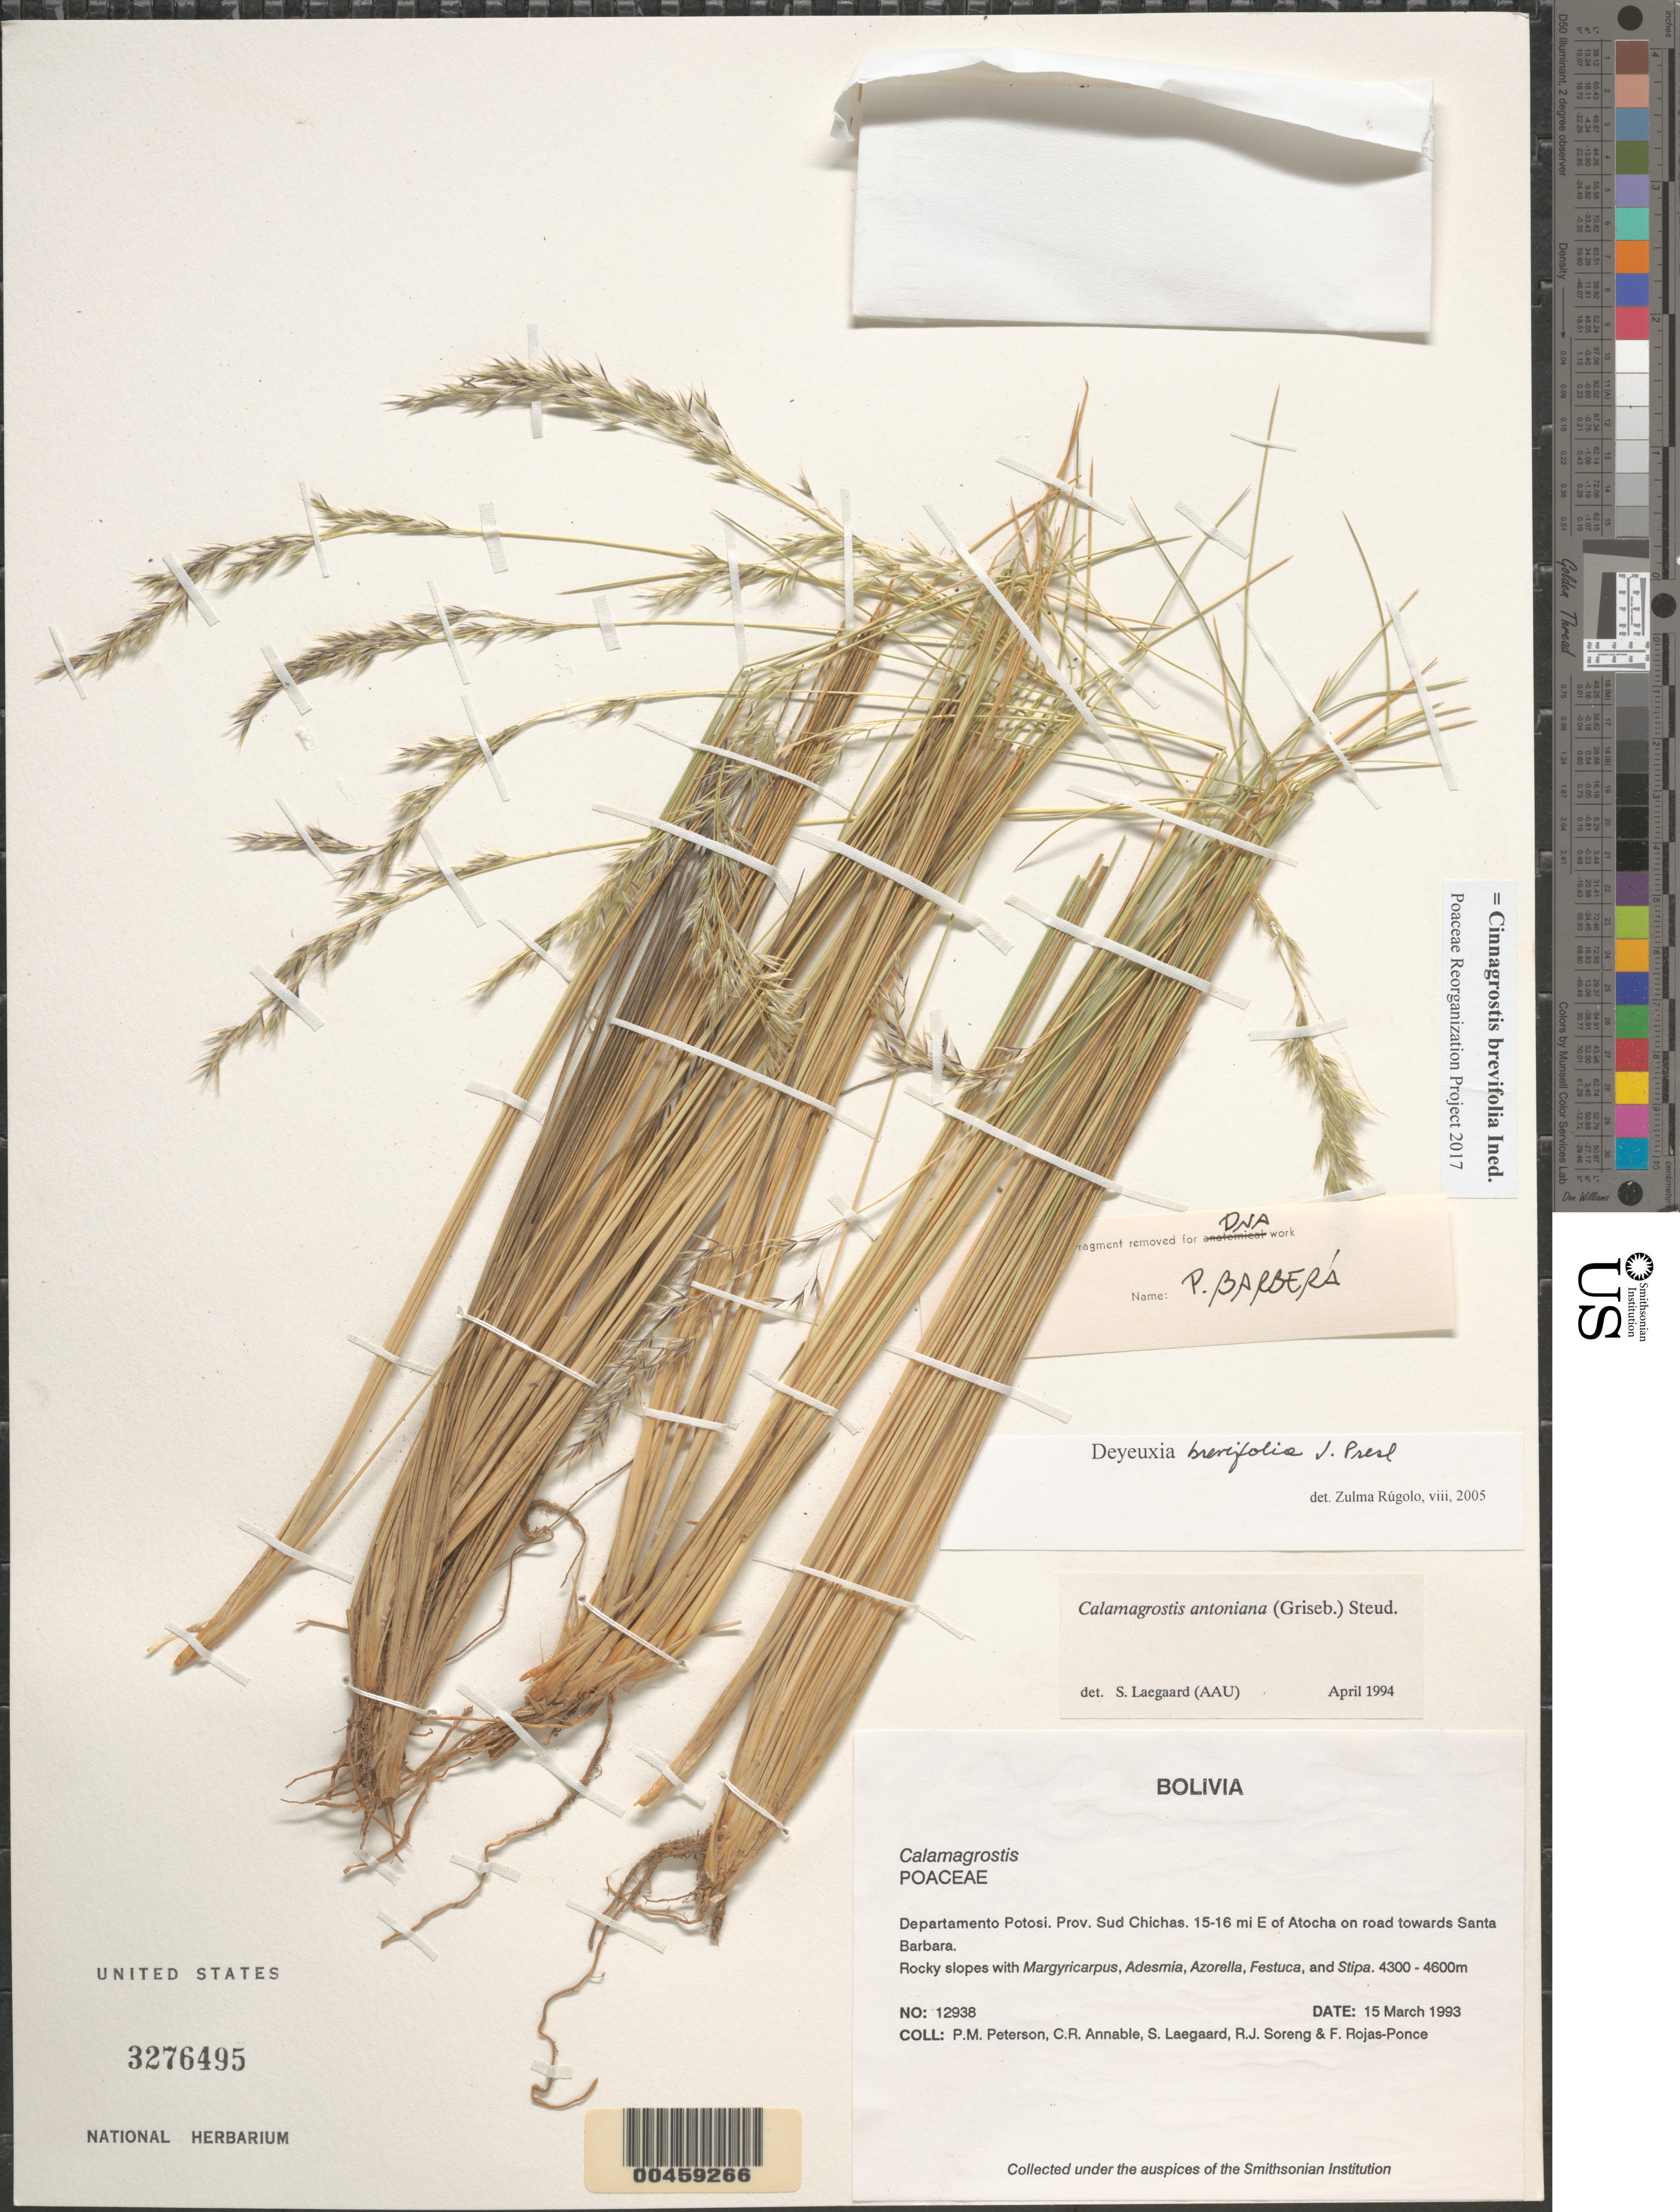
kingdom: Plantae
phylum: Tracheophyta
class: Liliopsida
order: Poales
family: Poaceae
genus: Cinnagrostis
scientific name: Cinnagrostis brevifolia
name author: (J. Presl) P.M. Peterson et al.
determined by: Poaceae Reorganization Project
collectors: P. M. Peterson, C. R. Annable, S. Lægaard, R. J. Soreng & F. Rojas-Ponce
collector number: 12938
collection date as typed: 15 Mar 1993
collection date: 1993-03-15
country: Bolivia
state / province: Potosí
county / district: Sud Chichas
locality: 15-16 mi E of Atocha on road towards Santa Barbara.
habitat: Rocky slopes with Margyricarpus, Adesmia, Azorella, Festuca, and Stipa.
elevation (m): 4300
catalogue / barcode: US 3276495